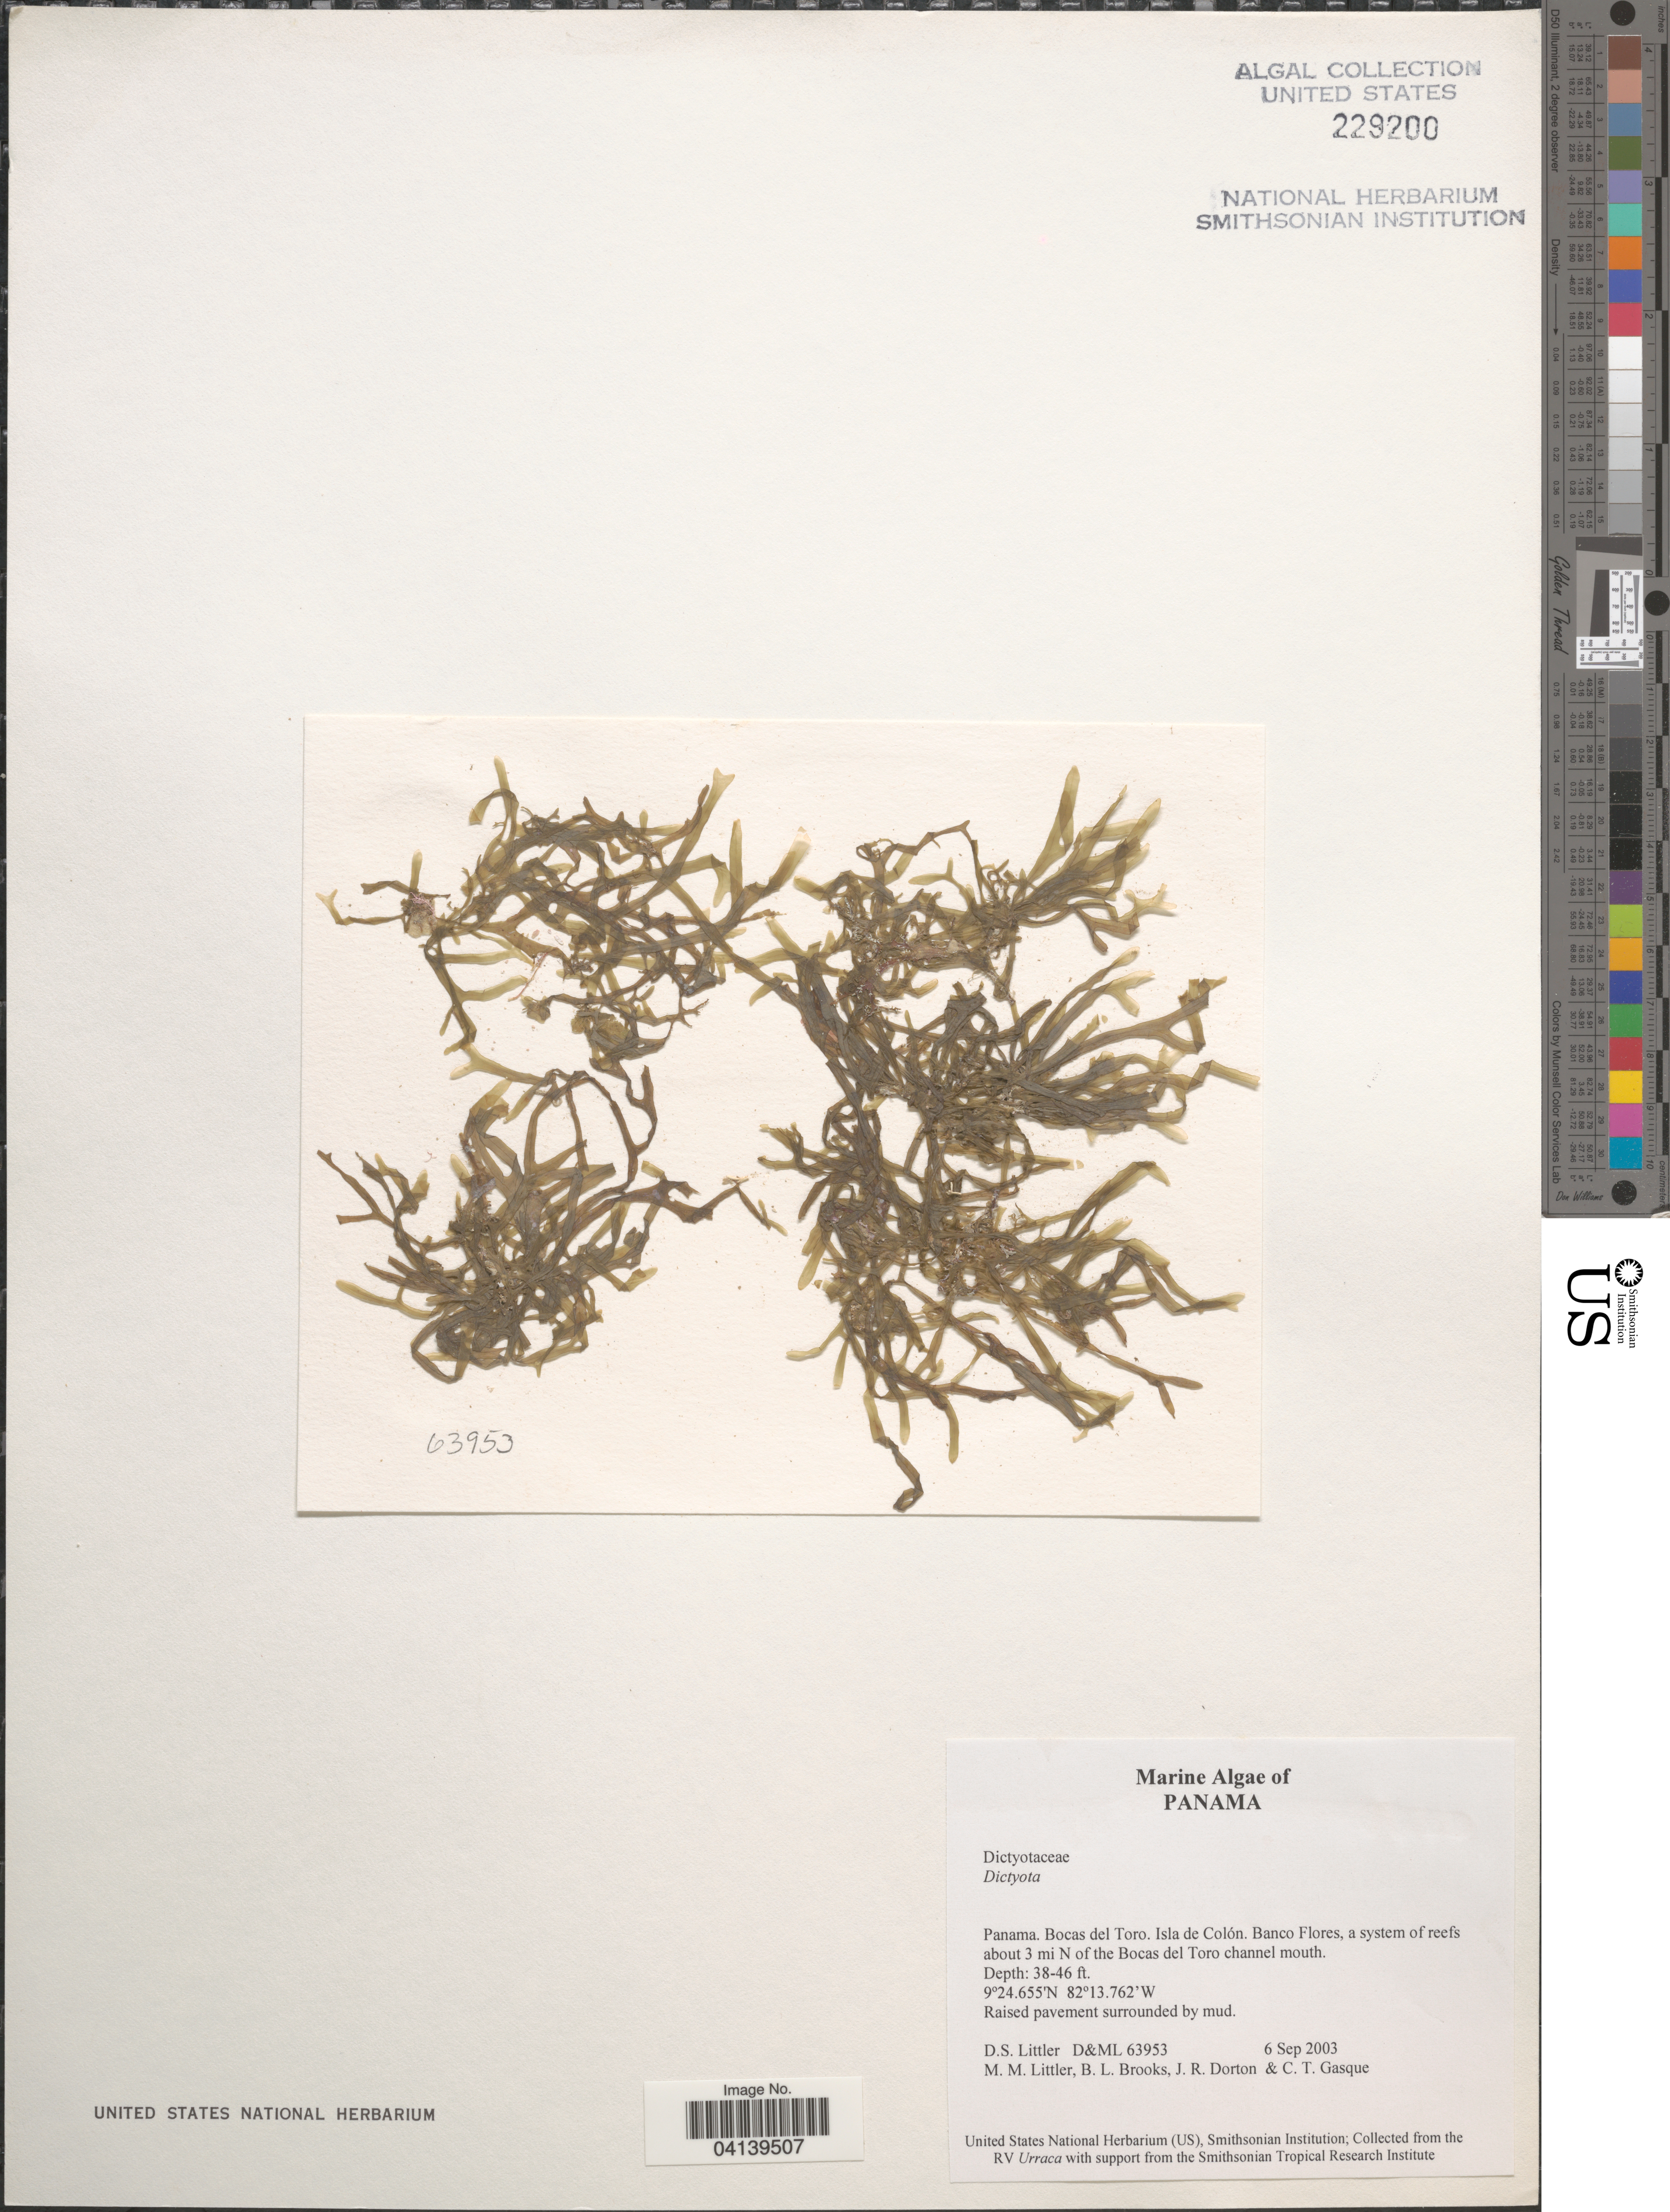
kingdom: Chromista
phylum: Ochrophyta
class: Phaeophyceae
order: Dictyotales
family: Dictyotaceae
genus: Dictyota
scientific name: Dictyota sp.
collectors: D. S. Littler, B. Brooks, J. Dorton & C. Gasque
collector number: D&ML63953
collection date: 2003-09-06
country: Panama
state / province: Bocas del Toro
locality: Isla de Colón. Banco Flores, a system of reefs about 3 mi N of the Bocas del Toro channel mouth.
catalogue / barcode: US 229200